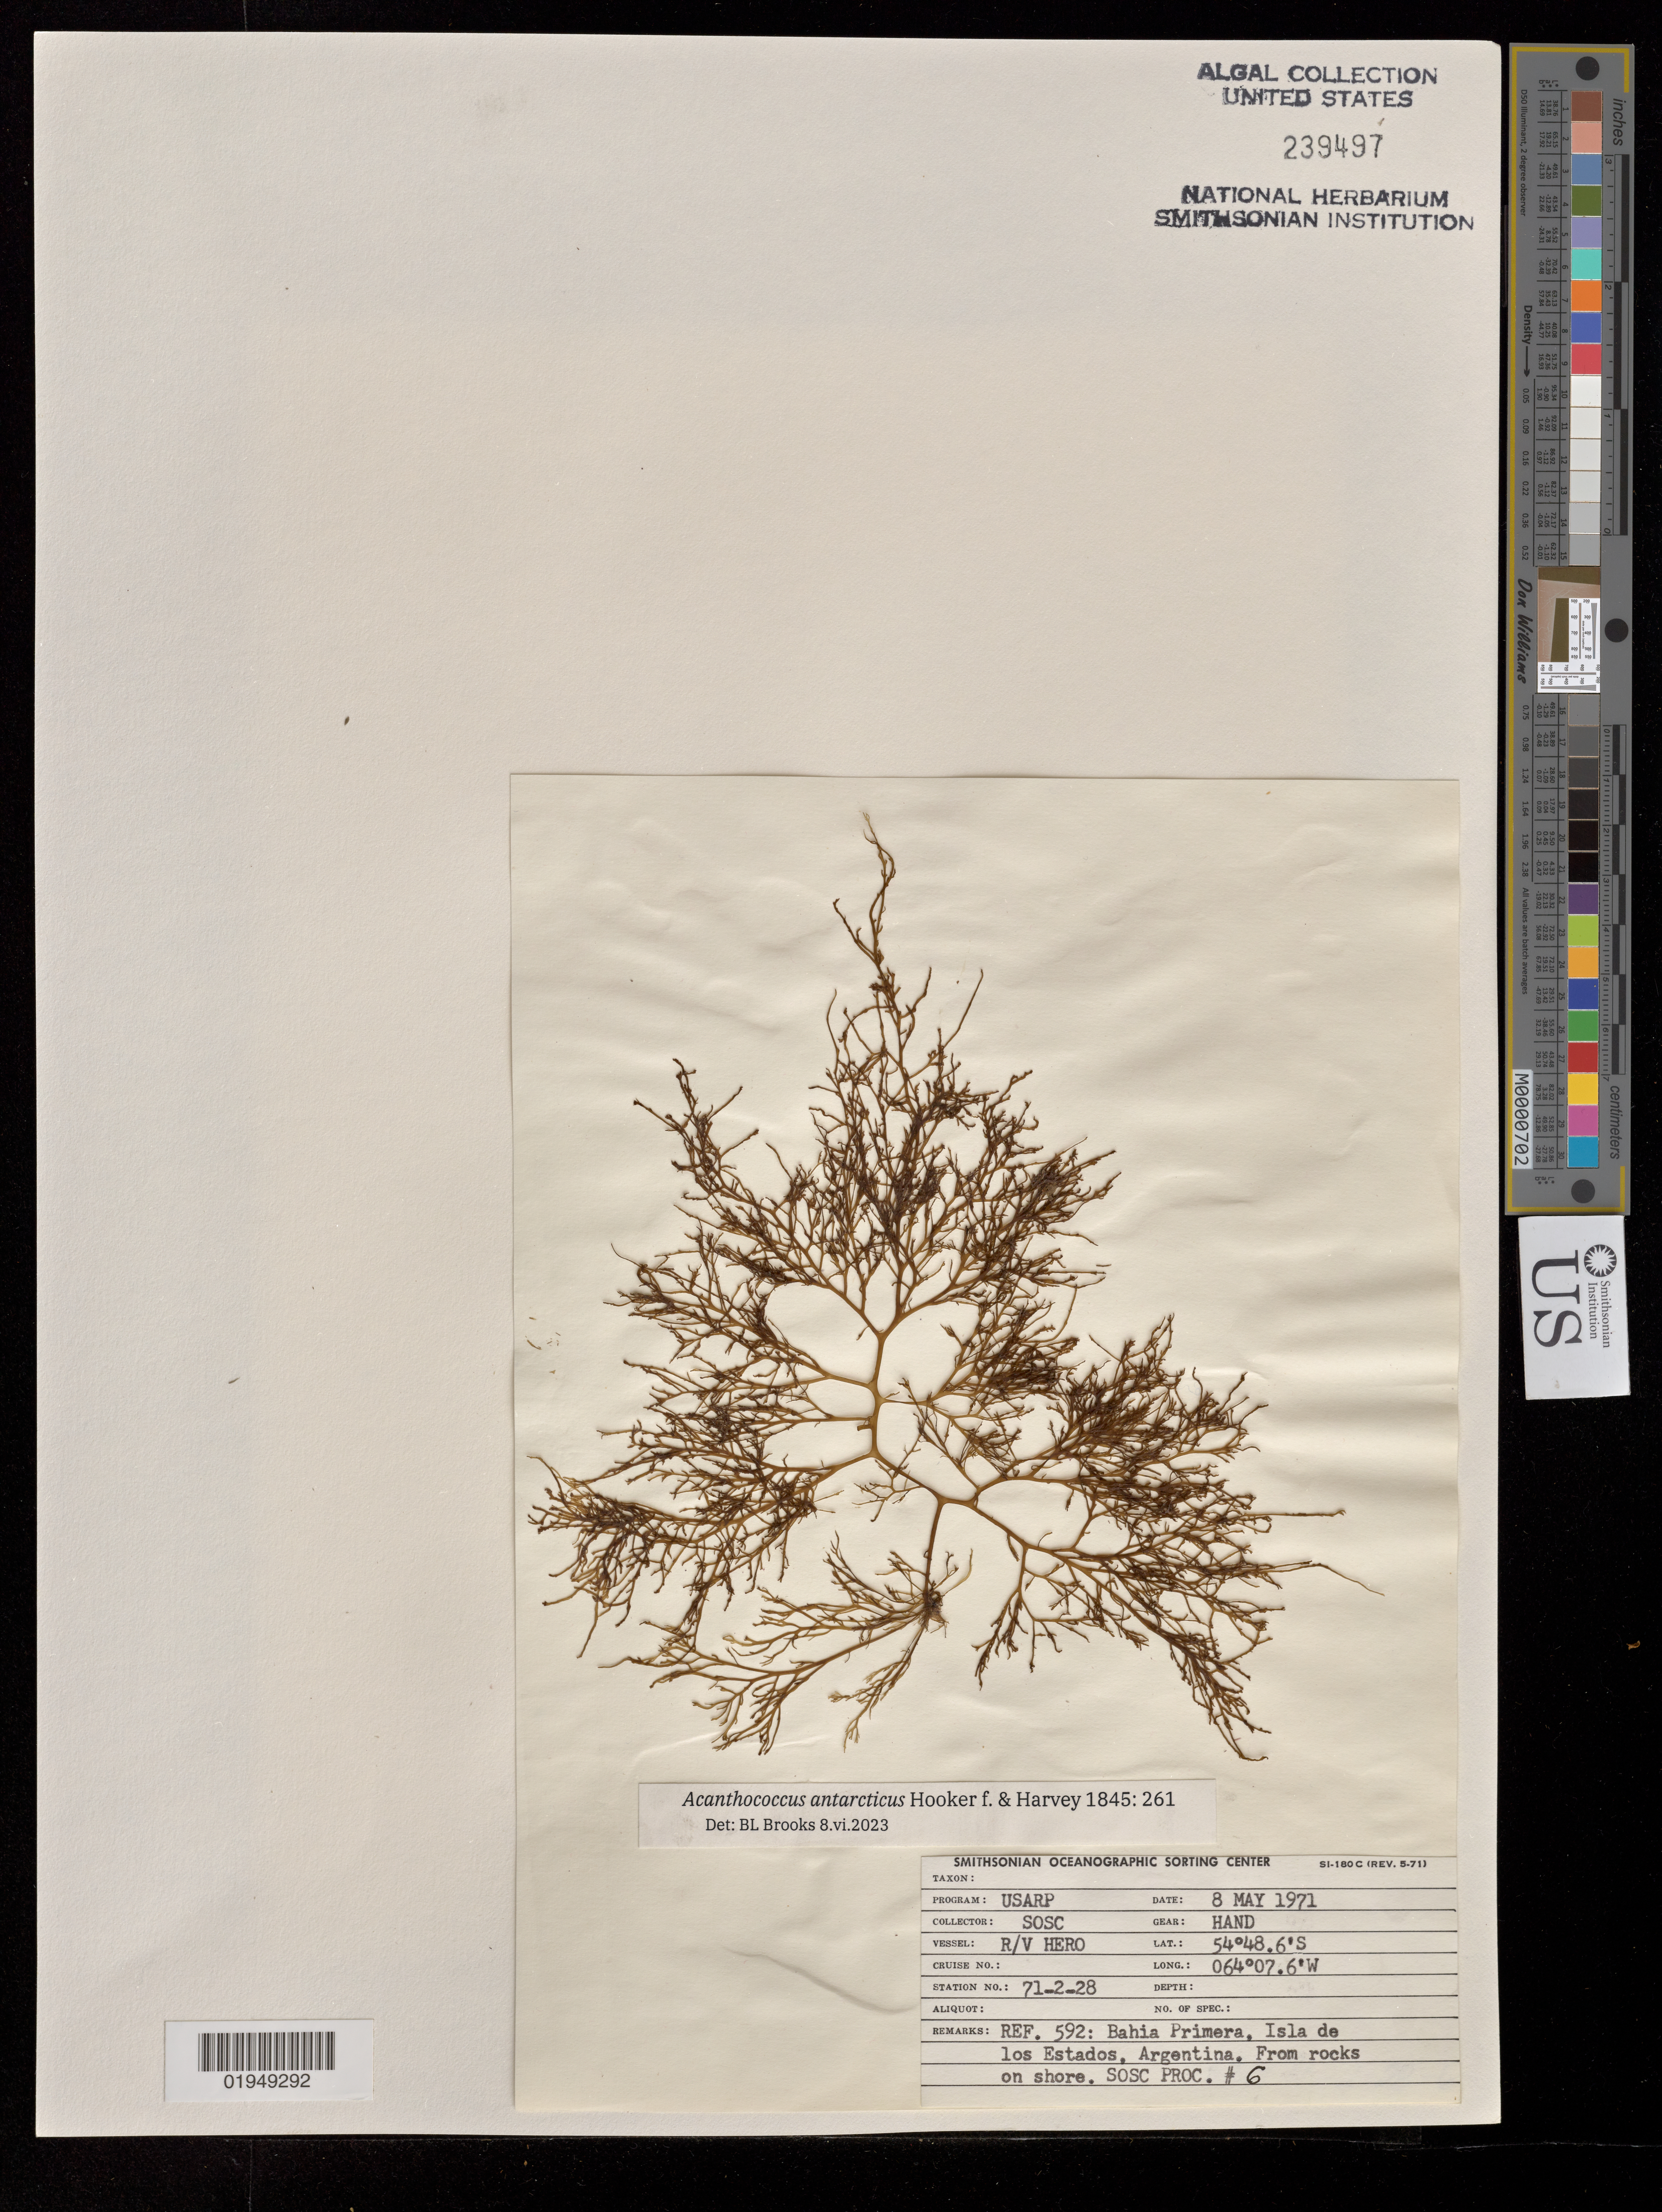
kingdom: Plantae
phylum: Rhodophyta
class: Florideophyceae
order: Gigartinales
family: Cystocloniaceae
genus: Acanthococcus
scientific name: Acanthococcus antarcticus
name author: Hook. f. & Harv.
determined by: Brooks, B. L., (BOT), Smithsonian Institution - National Museum of Natural History (UNITED STATES)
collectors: SOSC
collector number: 6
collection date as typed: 08 May 1971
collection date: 1971-05-08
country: Argentina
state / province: Tierra del Fuego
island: Isla de los Estados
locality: Bahia Primera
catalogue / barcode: US 239497